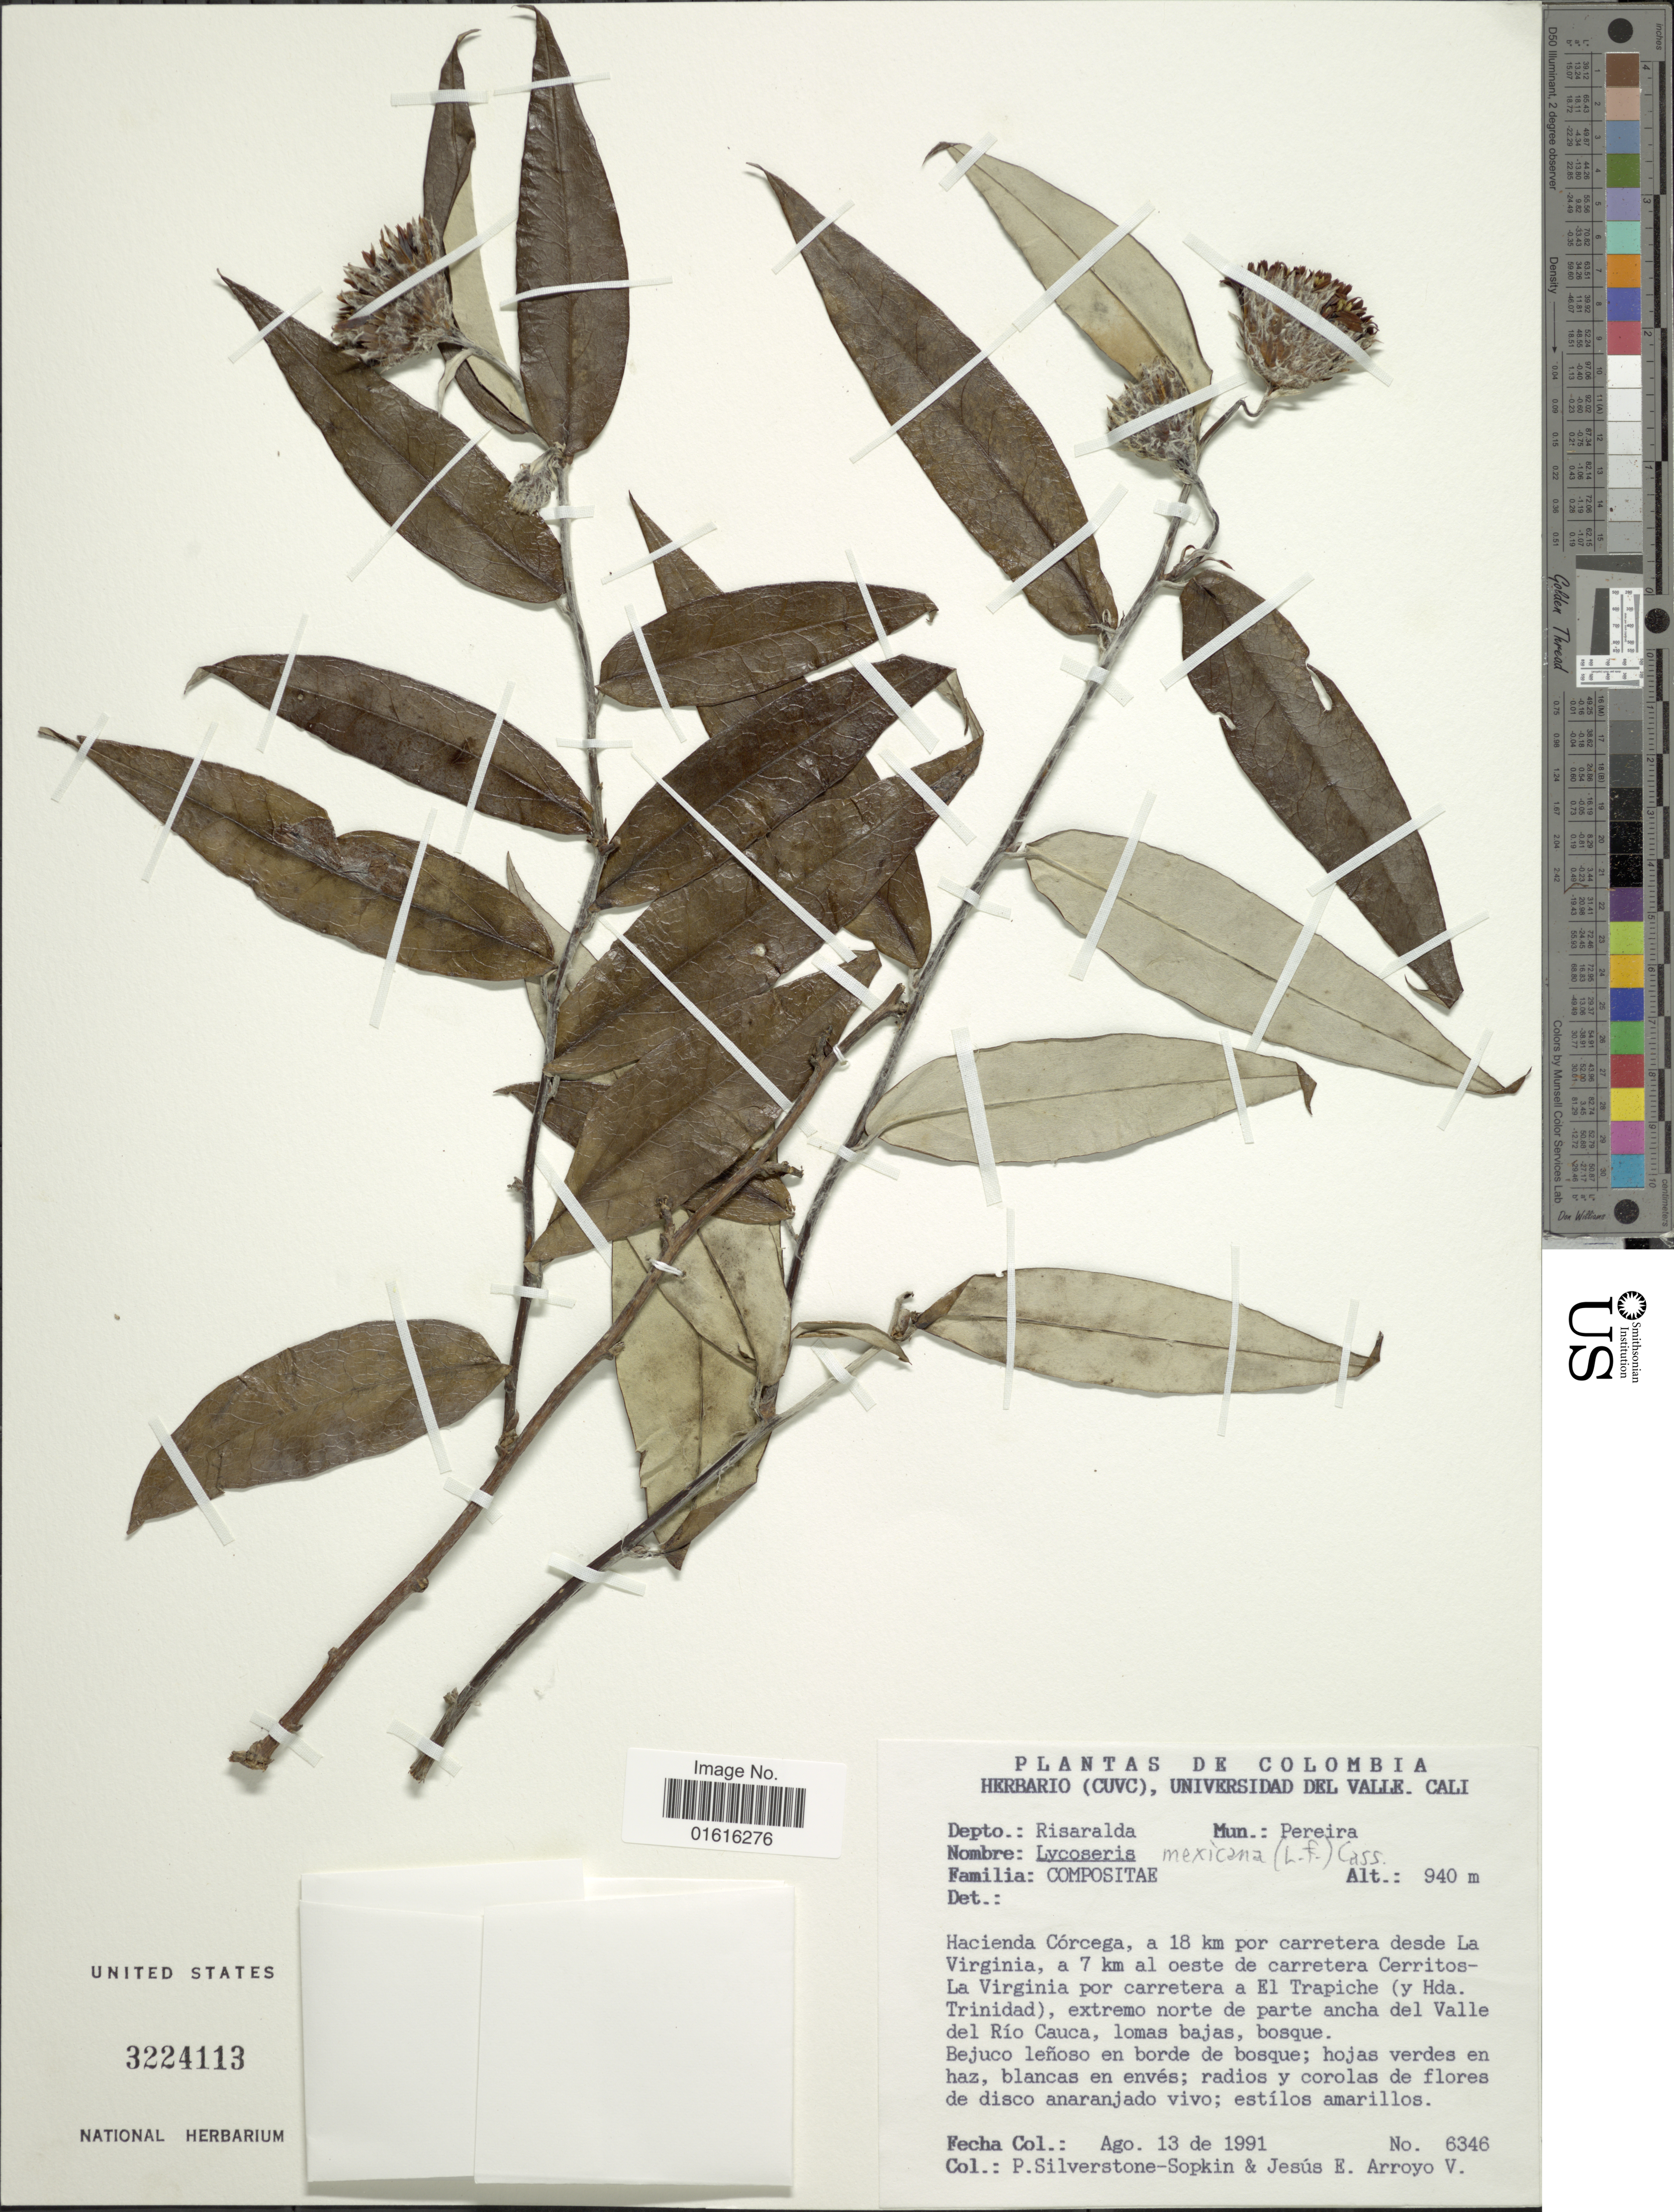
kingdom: Plantae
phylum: Tracheophyta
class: Magnoliopsida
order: Asterales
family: Asteraceae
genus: Lycoseris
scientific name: Lycoseris mexicana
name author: (L. f.) Cass.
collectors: P. A. Silverstone-Sopkin & J. Arroyo V.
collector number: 6346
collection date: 1991-08-13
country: Colombia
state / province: Risaralda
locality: Depto.: Risaralda. Mun.: Pereira. Hacienda Córcega, a 18 km por carretera desde La Virginia, a 7 km al oeste de carretera Cerritos-La Virginia por carretera a El Trapiche (y Hda. Trinidad), extremo norte de parte ancha del Valle del Río Cauca, lomas bajas, bosque.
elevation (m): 940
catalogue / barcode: US 3224113